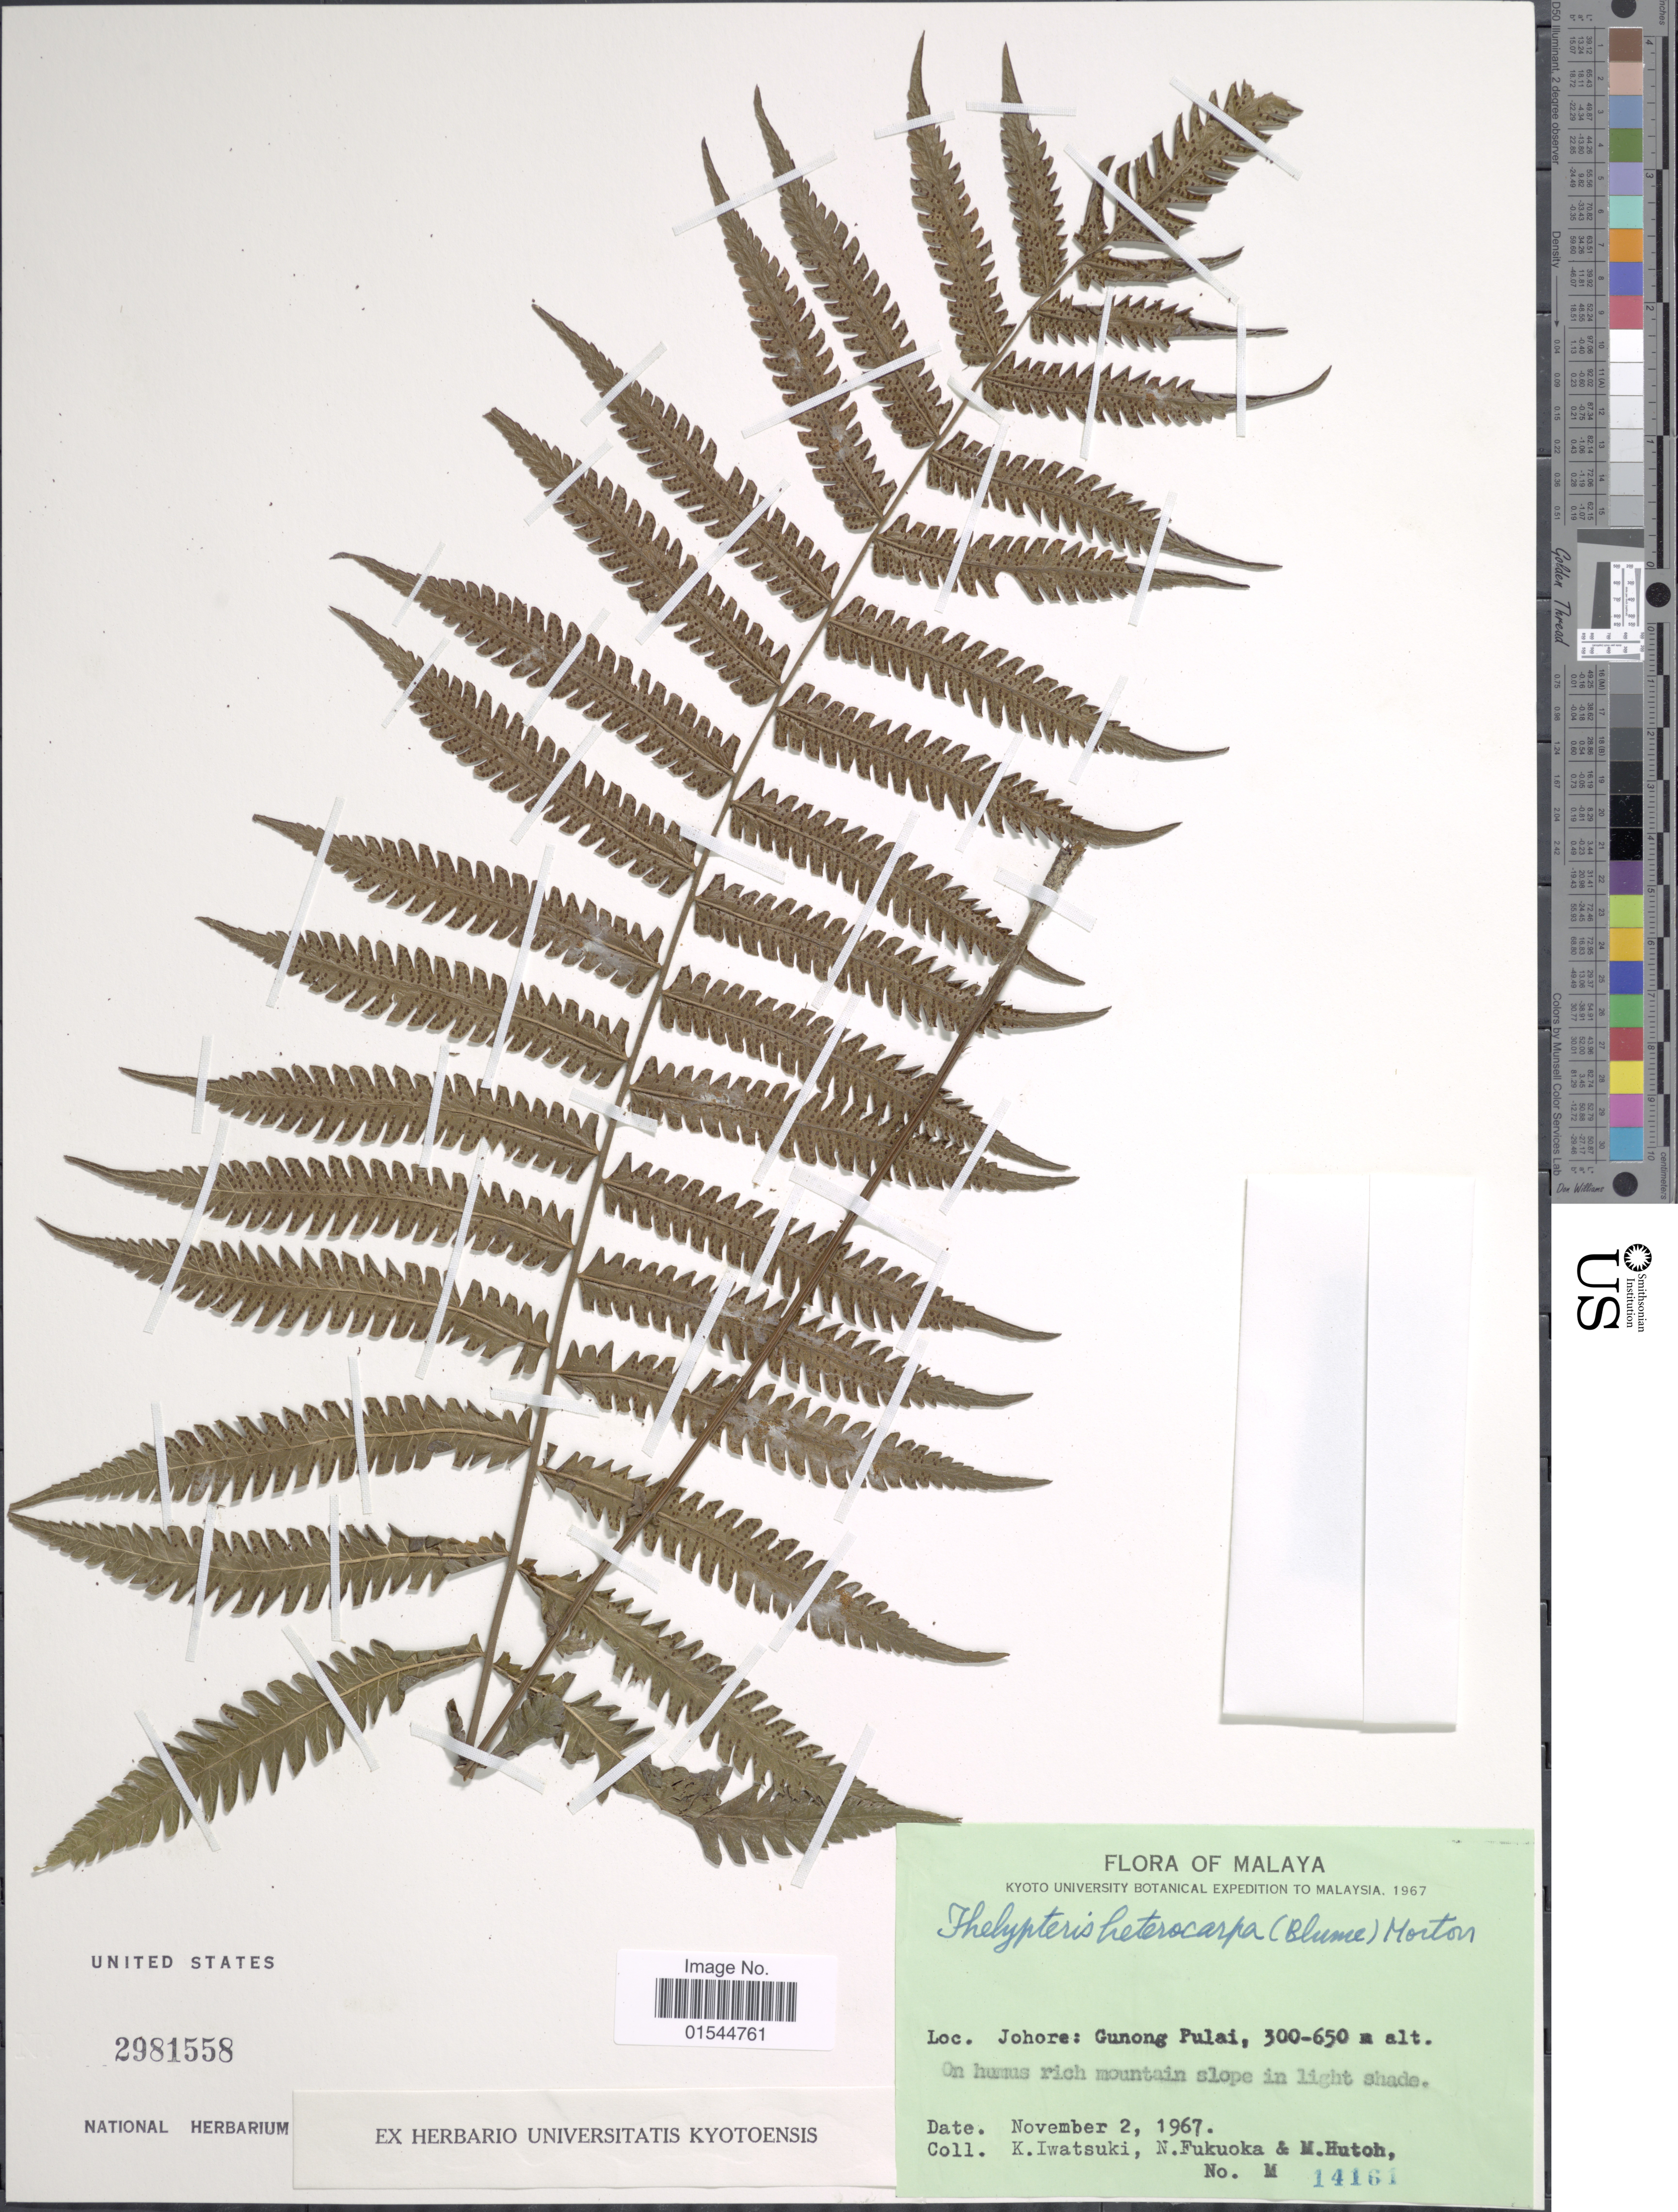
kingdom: Plantae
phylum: Tracheophyta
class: Polypodiopsida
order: Polypodiales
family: Thelypteridaceae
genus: Sphaerostephanos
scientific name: Sphaerostephanos heterocarpus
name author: (Blume) Holttum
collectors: K. Iwatsuki, N. Fukuoka & M. Hutoh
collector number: M14161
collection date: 1967-11-02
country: Malaysia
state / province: Johor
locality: Malaya, Johore: Gunong Pulai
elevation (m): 300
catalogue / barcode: US 2981558